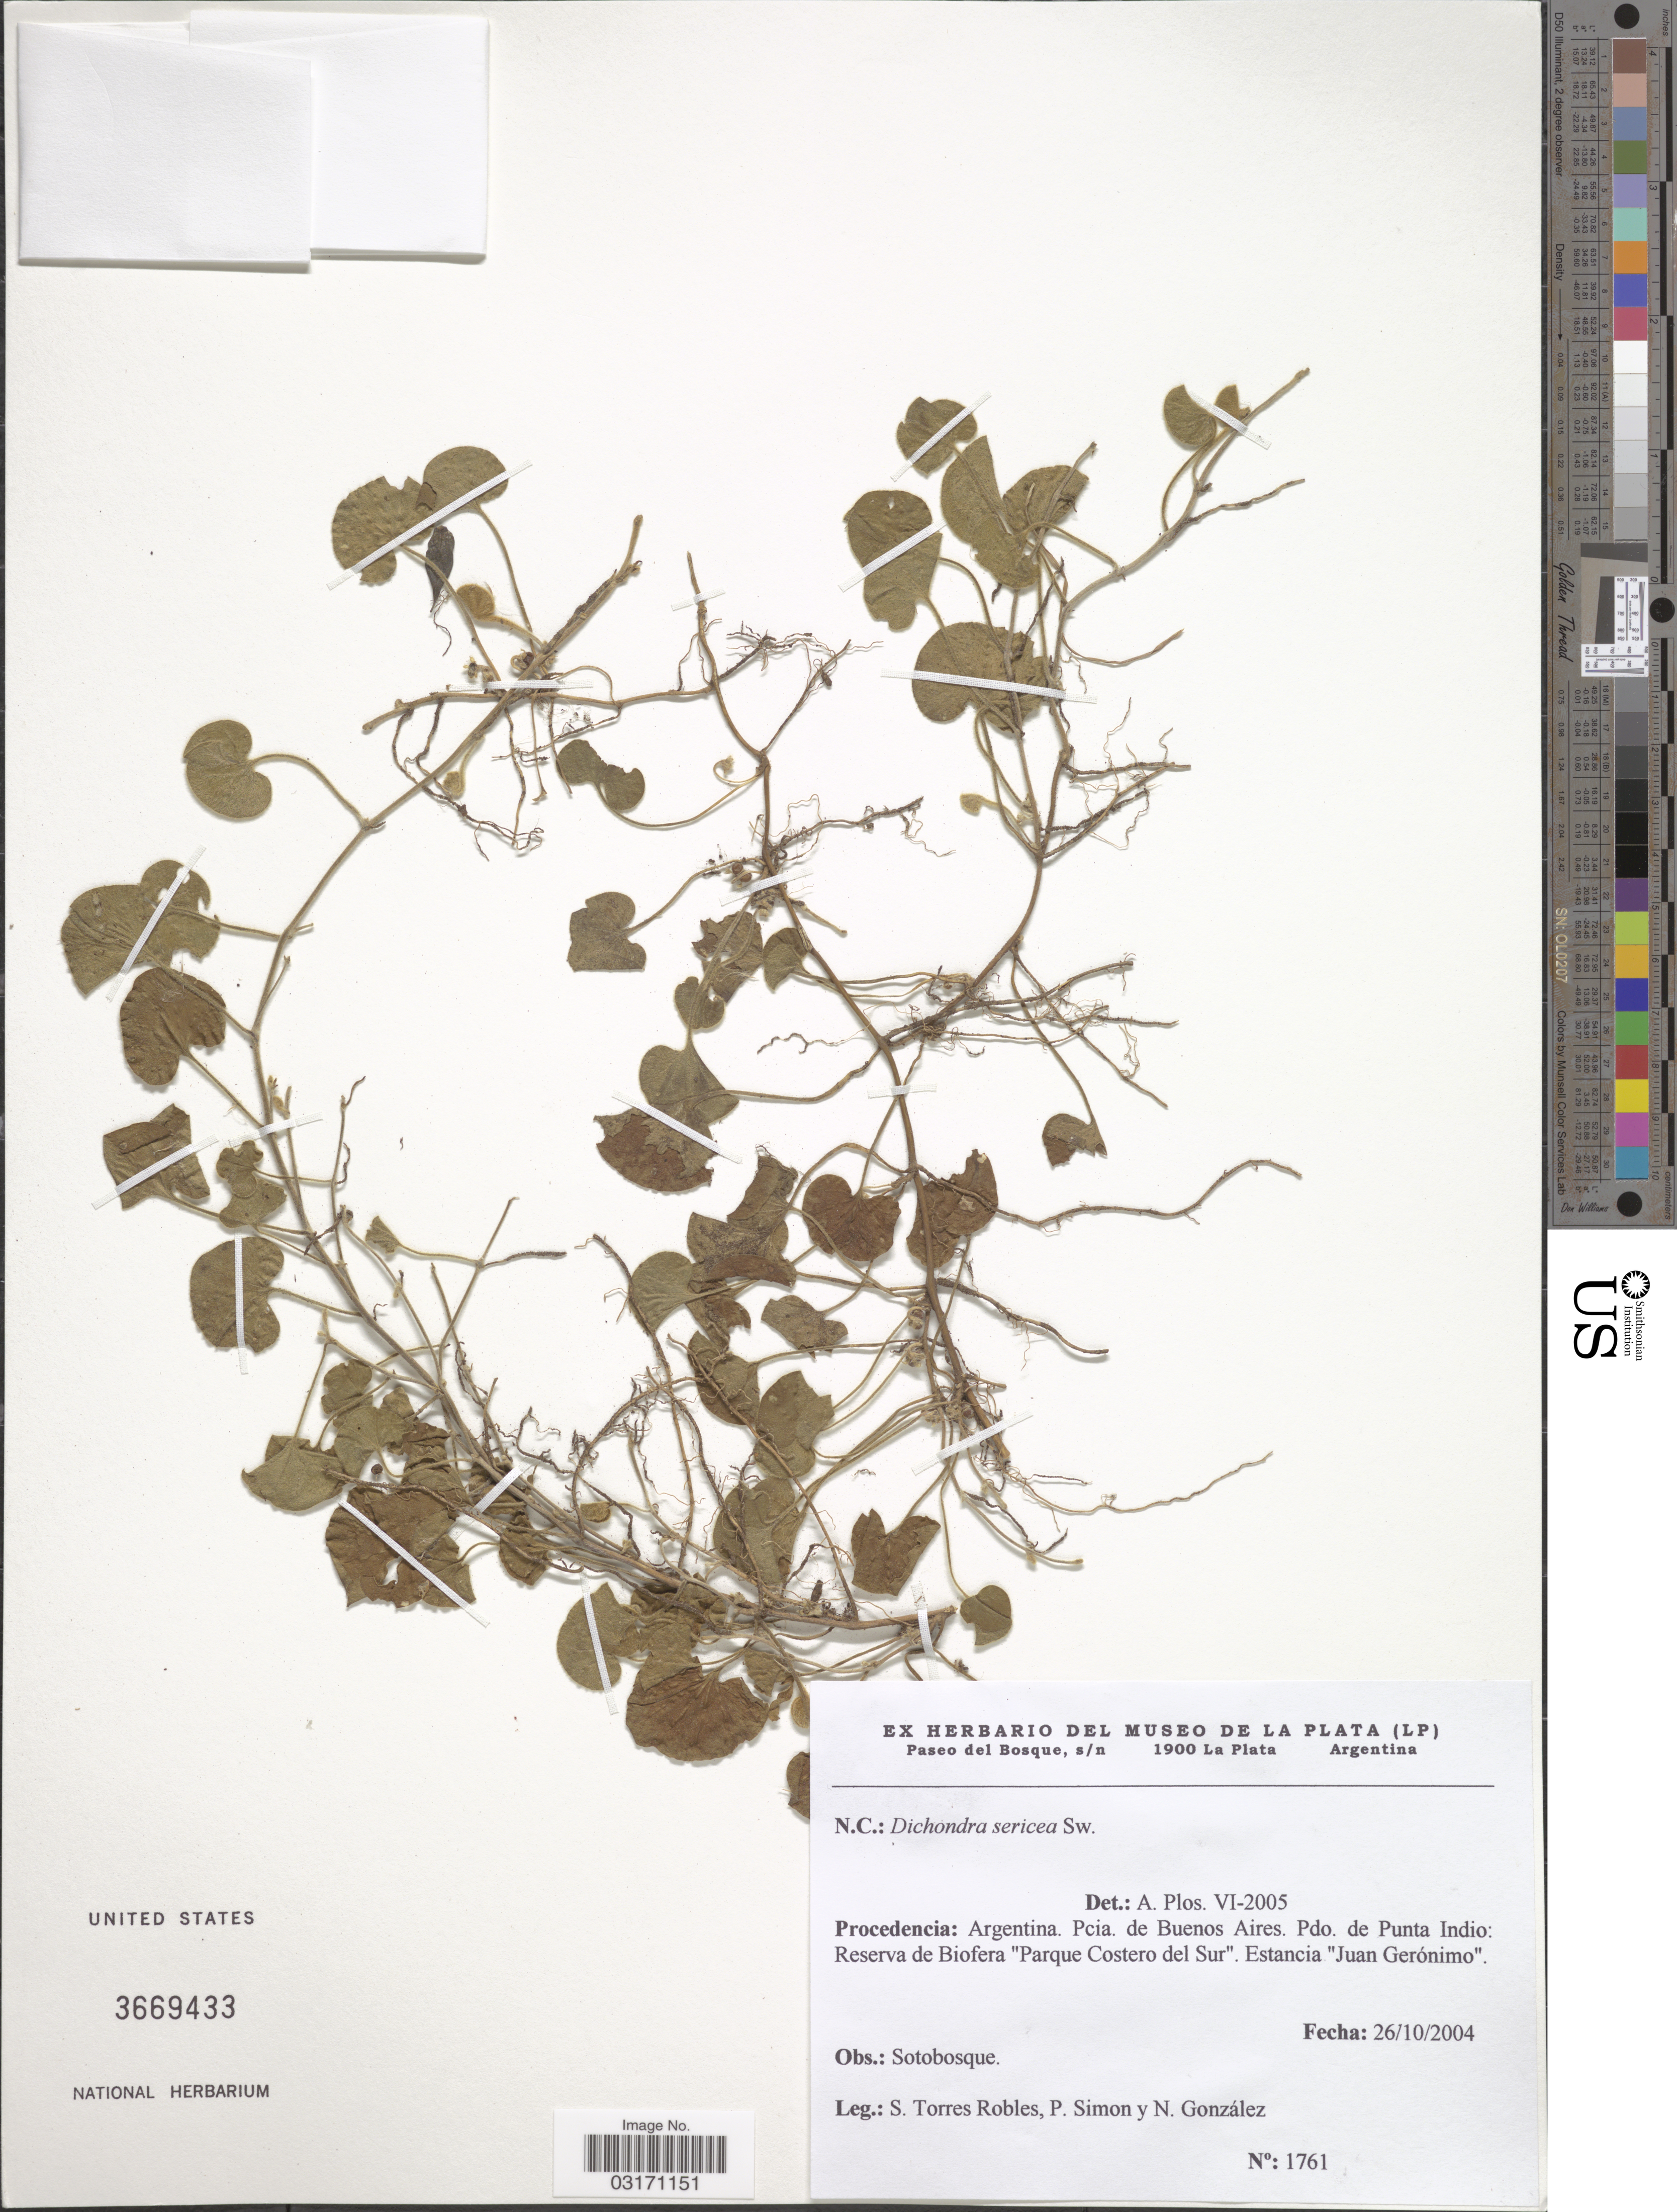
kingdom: Plantae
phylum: Tracheophyta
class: Magnoliopsida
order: Solanales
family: Convolvulaceae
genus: Dichondra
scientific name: Dichondra sericea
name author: Sw.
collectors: S. Torres Robles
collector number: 1761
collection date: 2004-10-26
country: Argentina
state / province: Buenos Aires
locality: Pdo. de Punta Indio: Reserva de Biofera "Parque Costero del Sur". Estancia "Juan Gerónimo".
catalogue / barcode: US 3669433